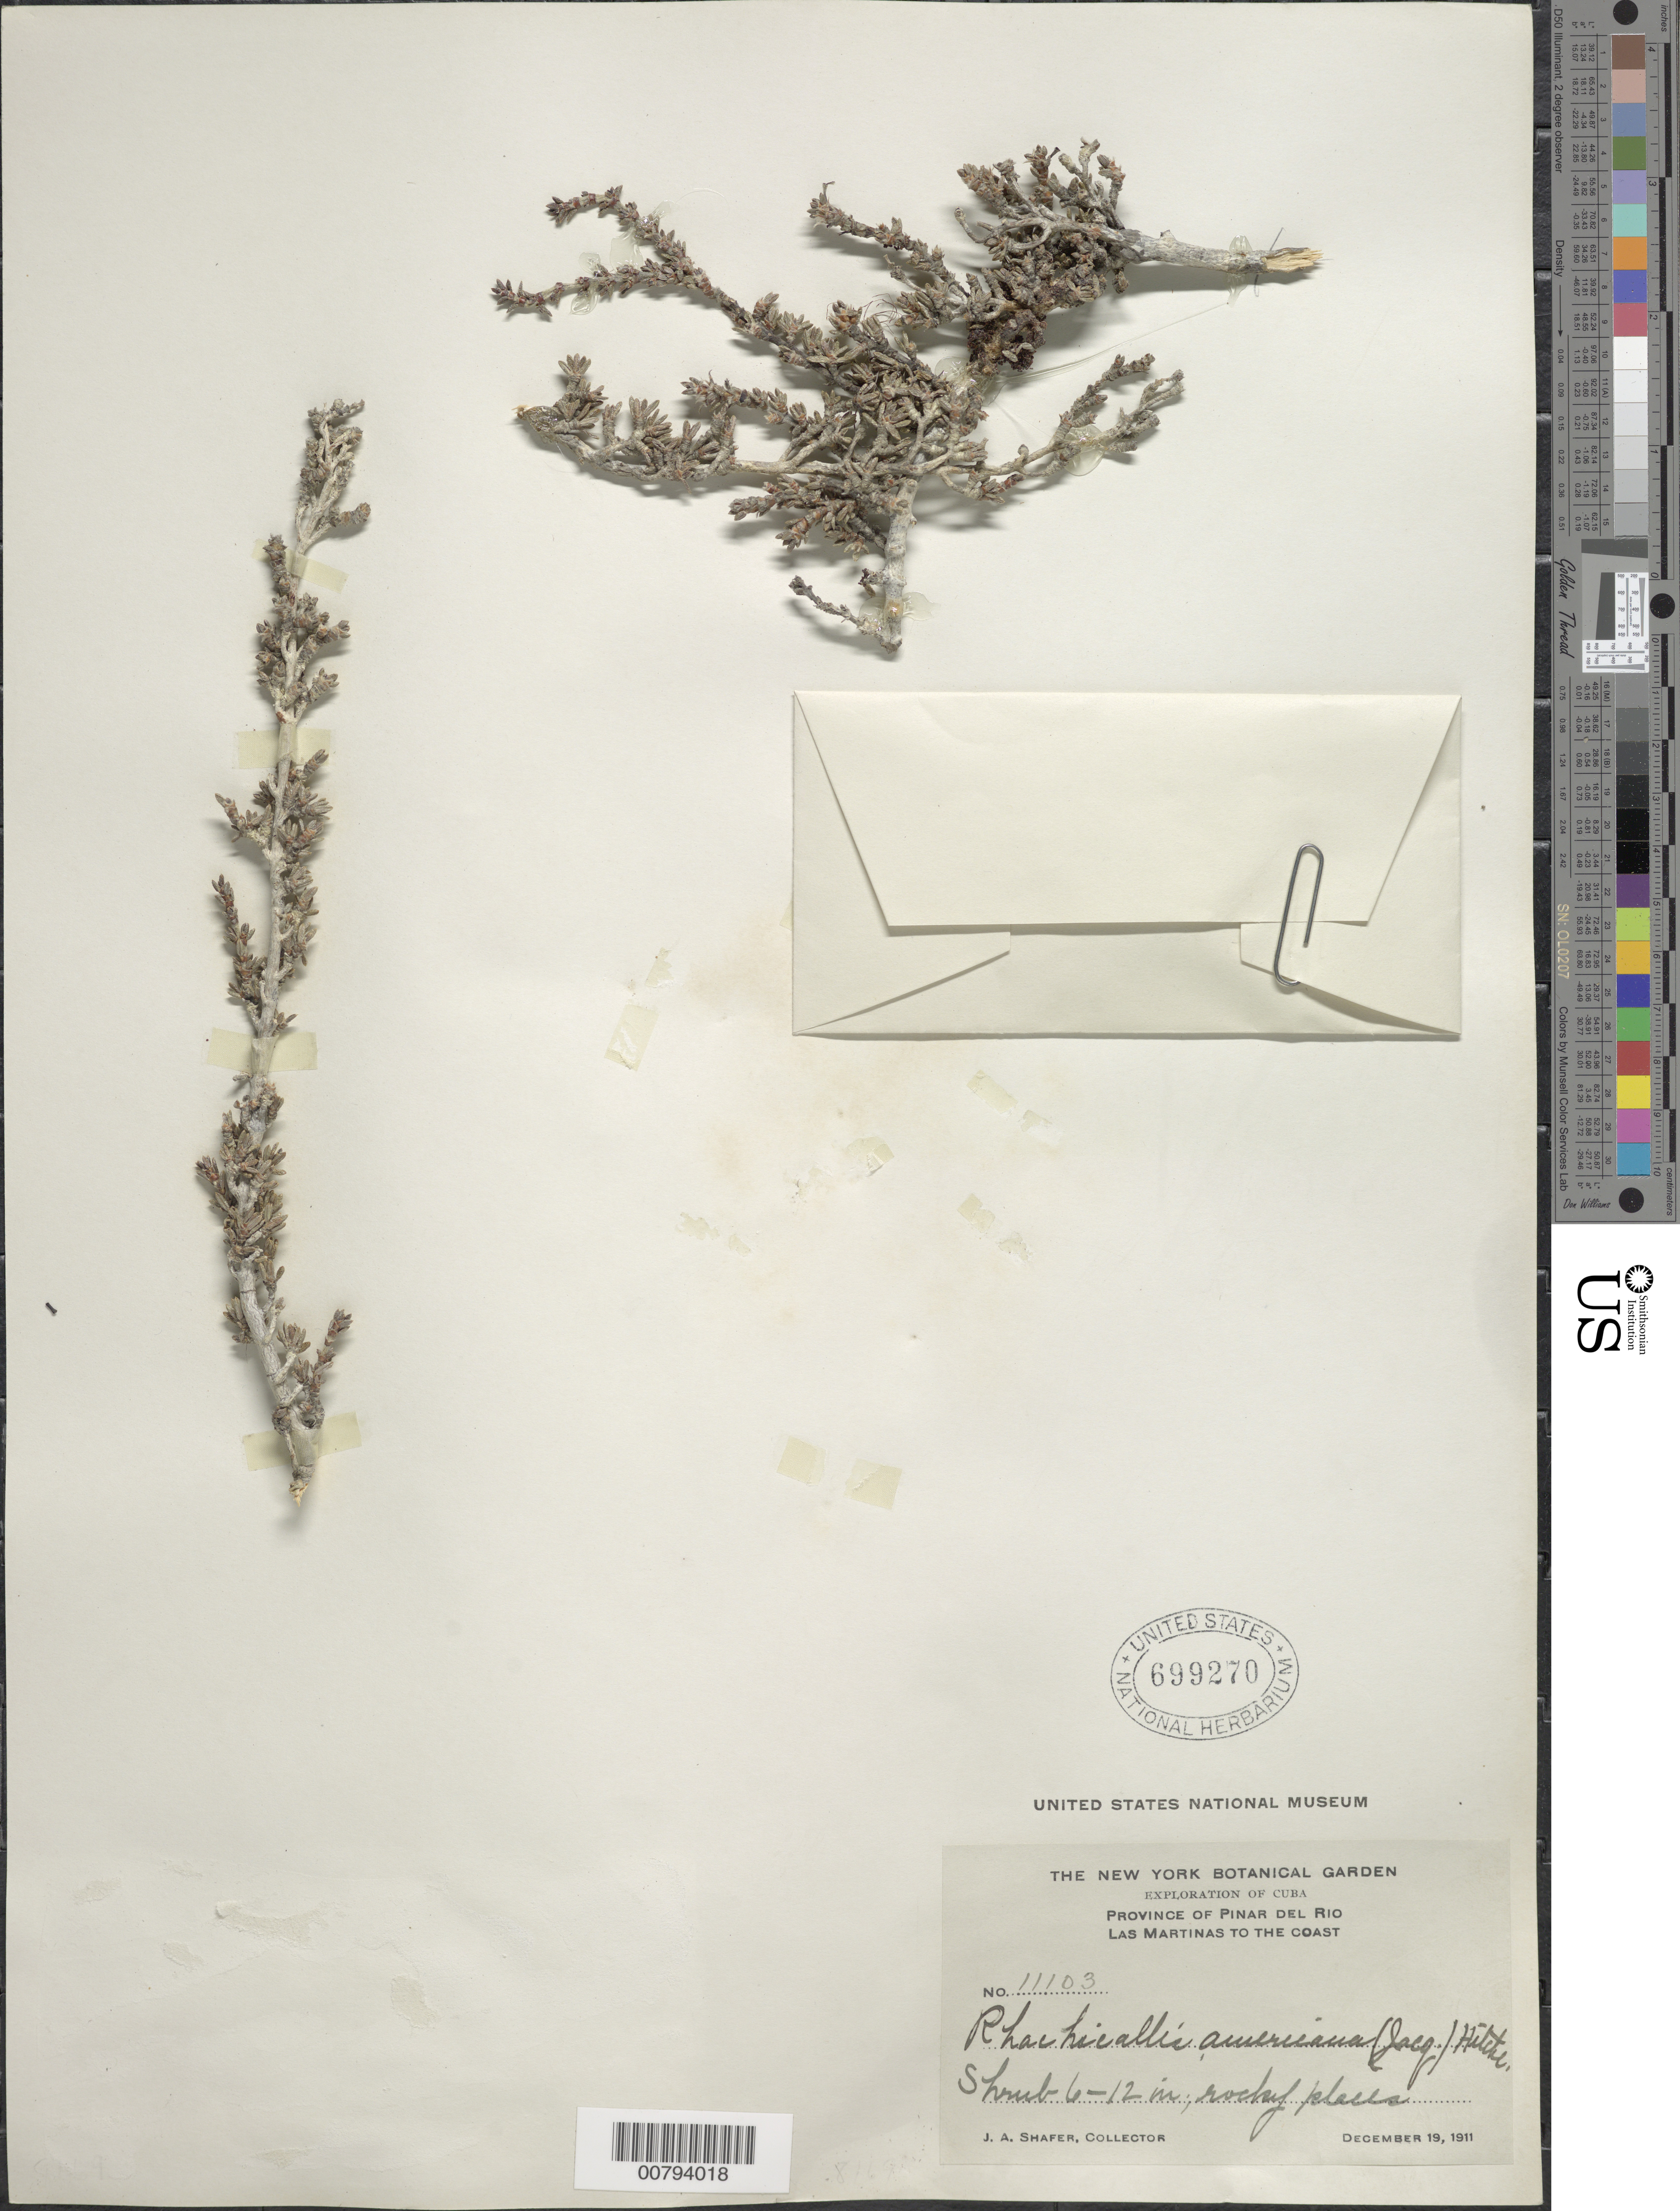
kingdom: Plantae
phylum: Tracheophyta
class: Magnoliopsida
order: Gentianales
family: Rubiaceae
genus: Rachicallis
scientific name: Rachicallis americana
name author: (Jacq.) Hitchc.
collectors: J. A. Shafer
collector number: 11103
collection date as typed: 19 Dec 1911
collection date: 1911-12-19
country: Cuba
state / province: Pinar del Río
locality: Las Martinas to the coast.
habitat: Rocky places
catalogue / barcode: US 699270